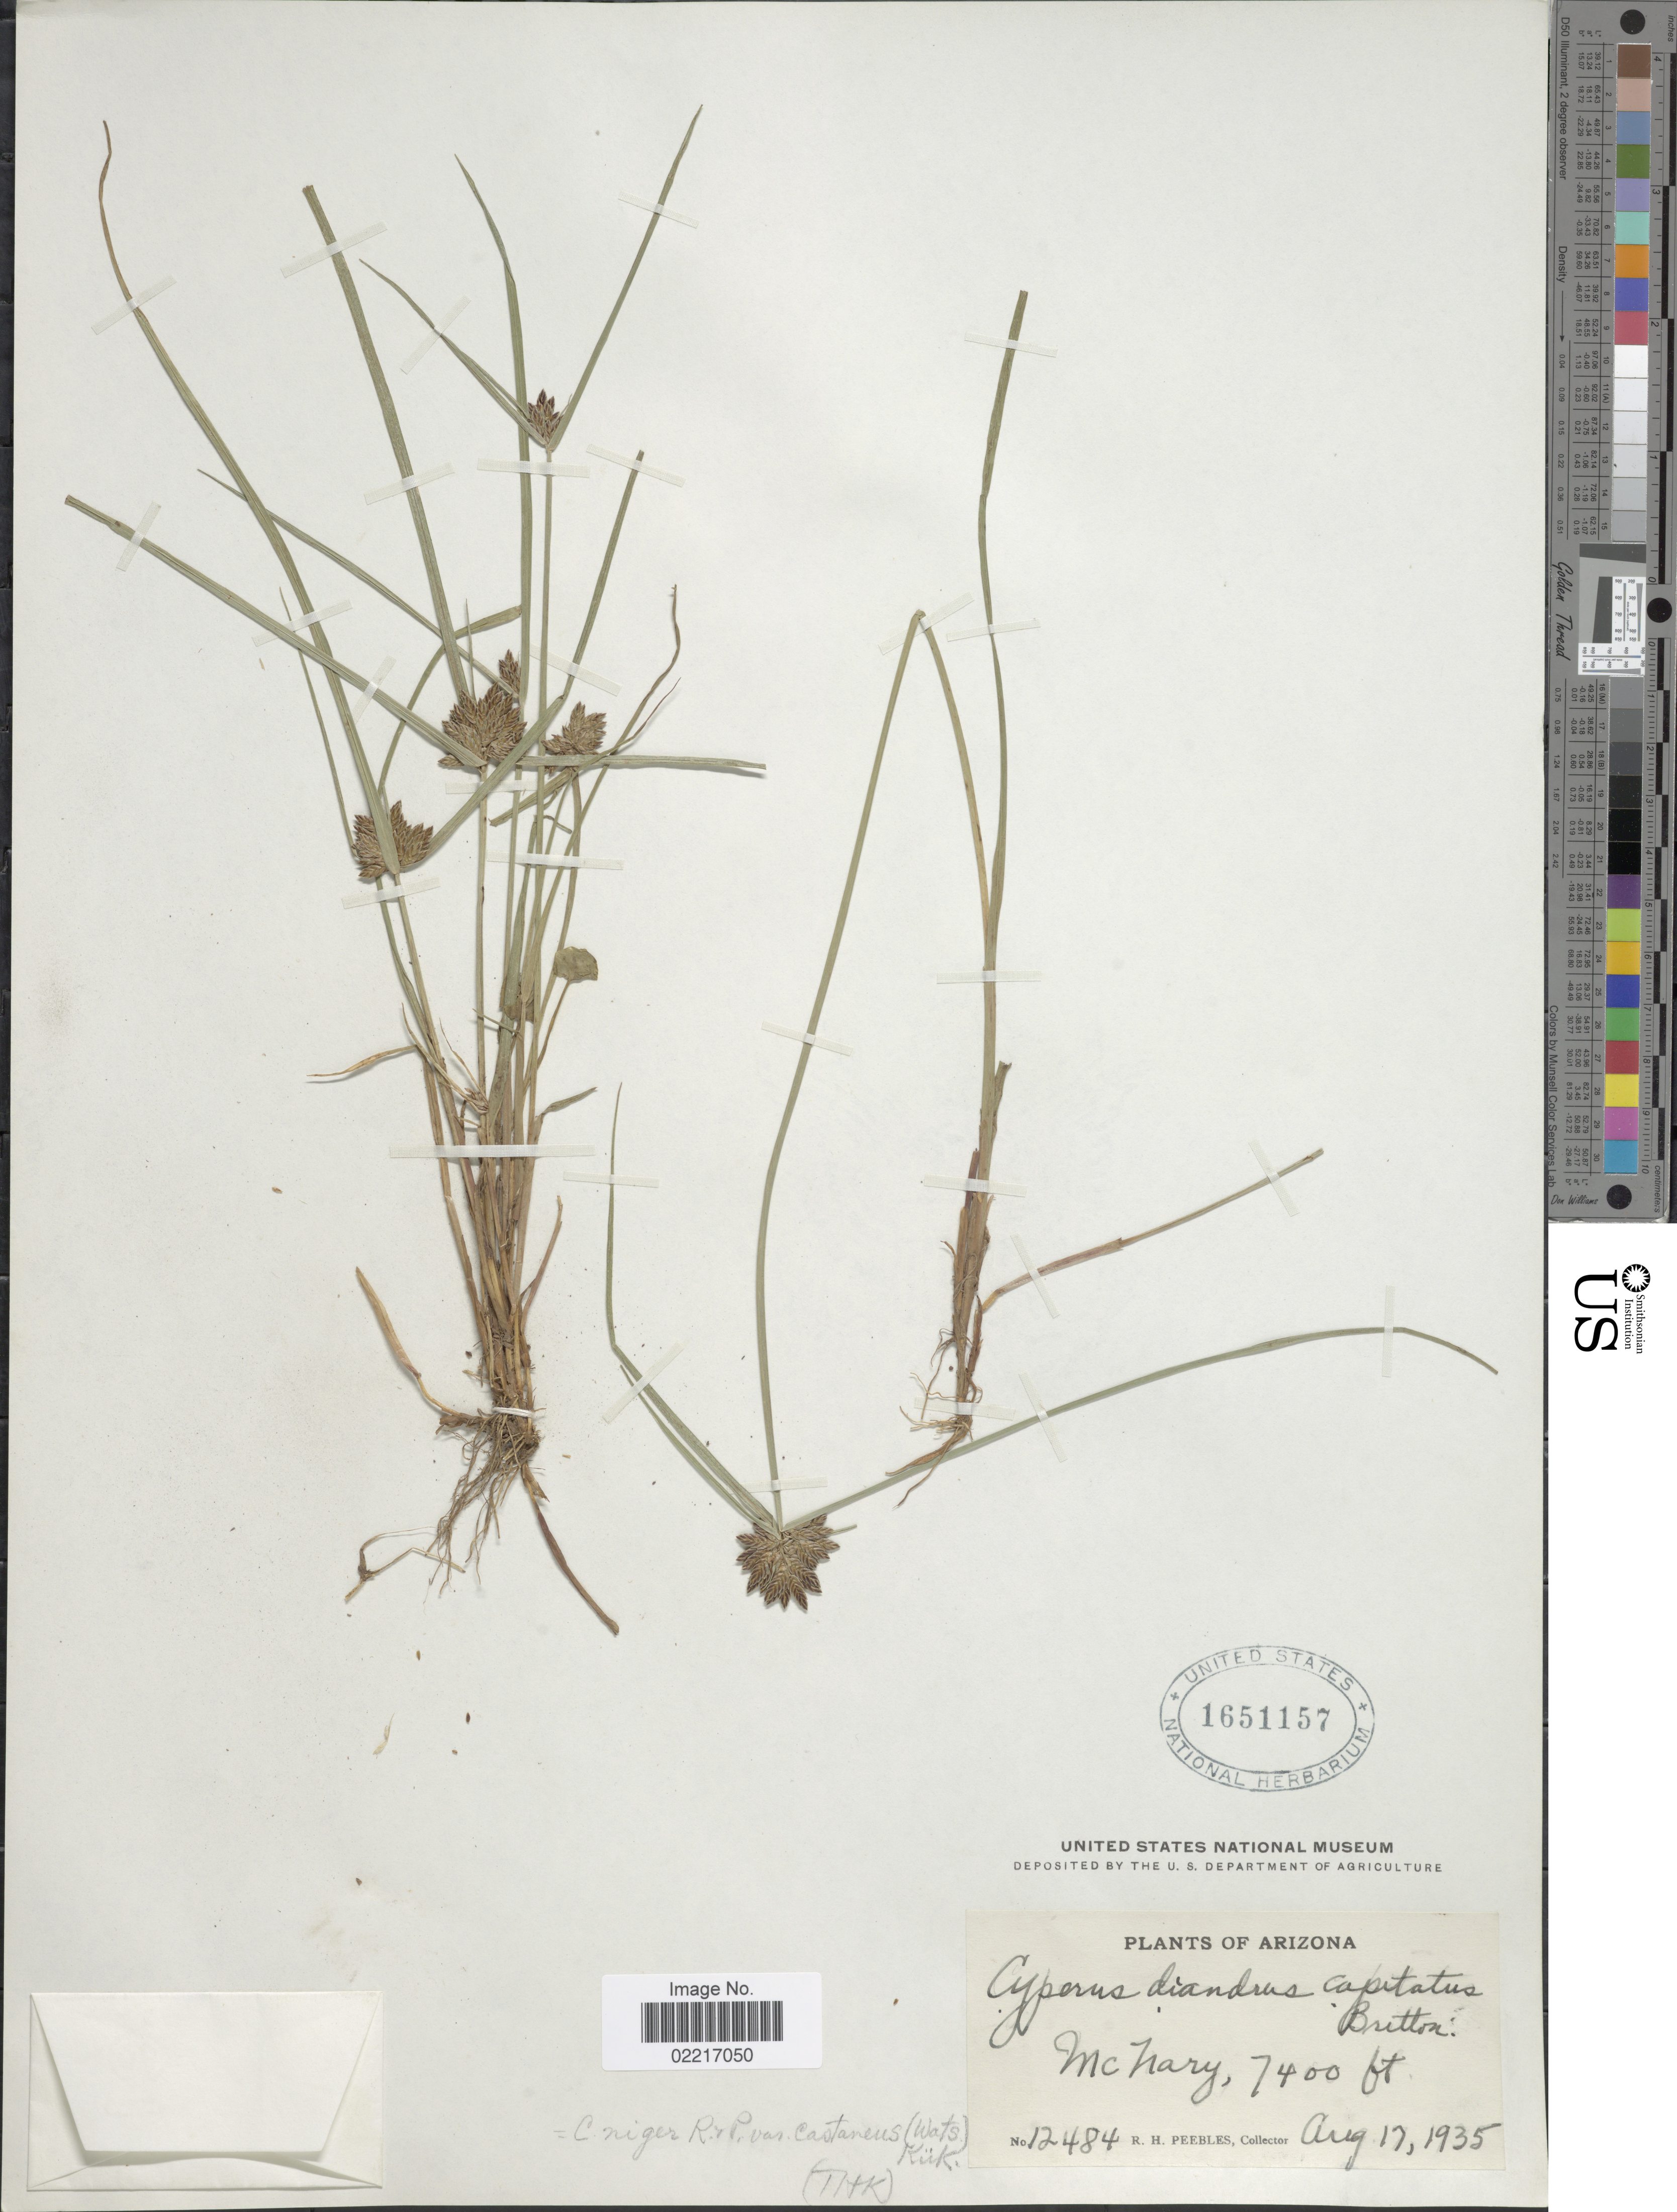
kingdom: Plantae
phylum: Tracheophyta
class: Liliopsida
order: Poales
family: Cyperaceae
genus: Cyperus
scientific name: Cyperus niger var. capitatus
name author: (Britton) O'Neill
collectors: R. H. Peebles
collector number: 12484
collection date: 1935-08-17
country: United States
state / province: Arizona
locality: McNary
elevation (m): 2256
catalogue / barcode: US 1651157